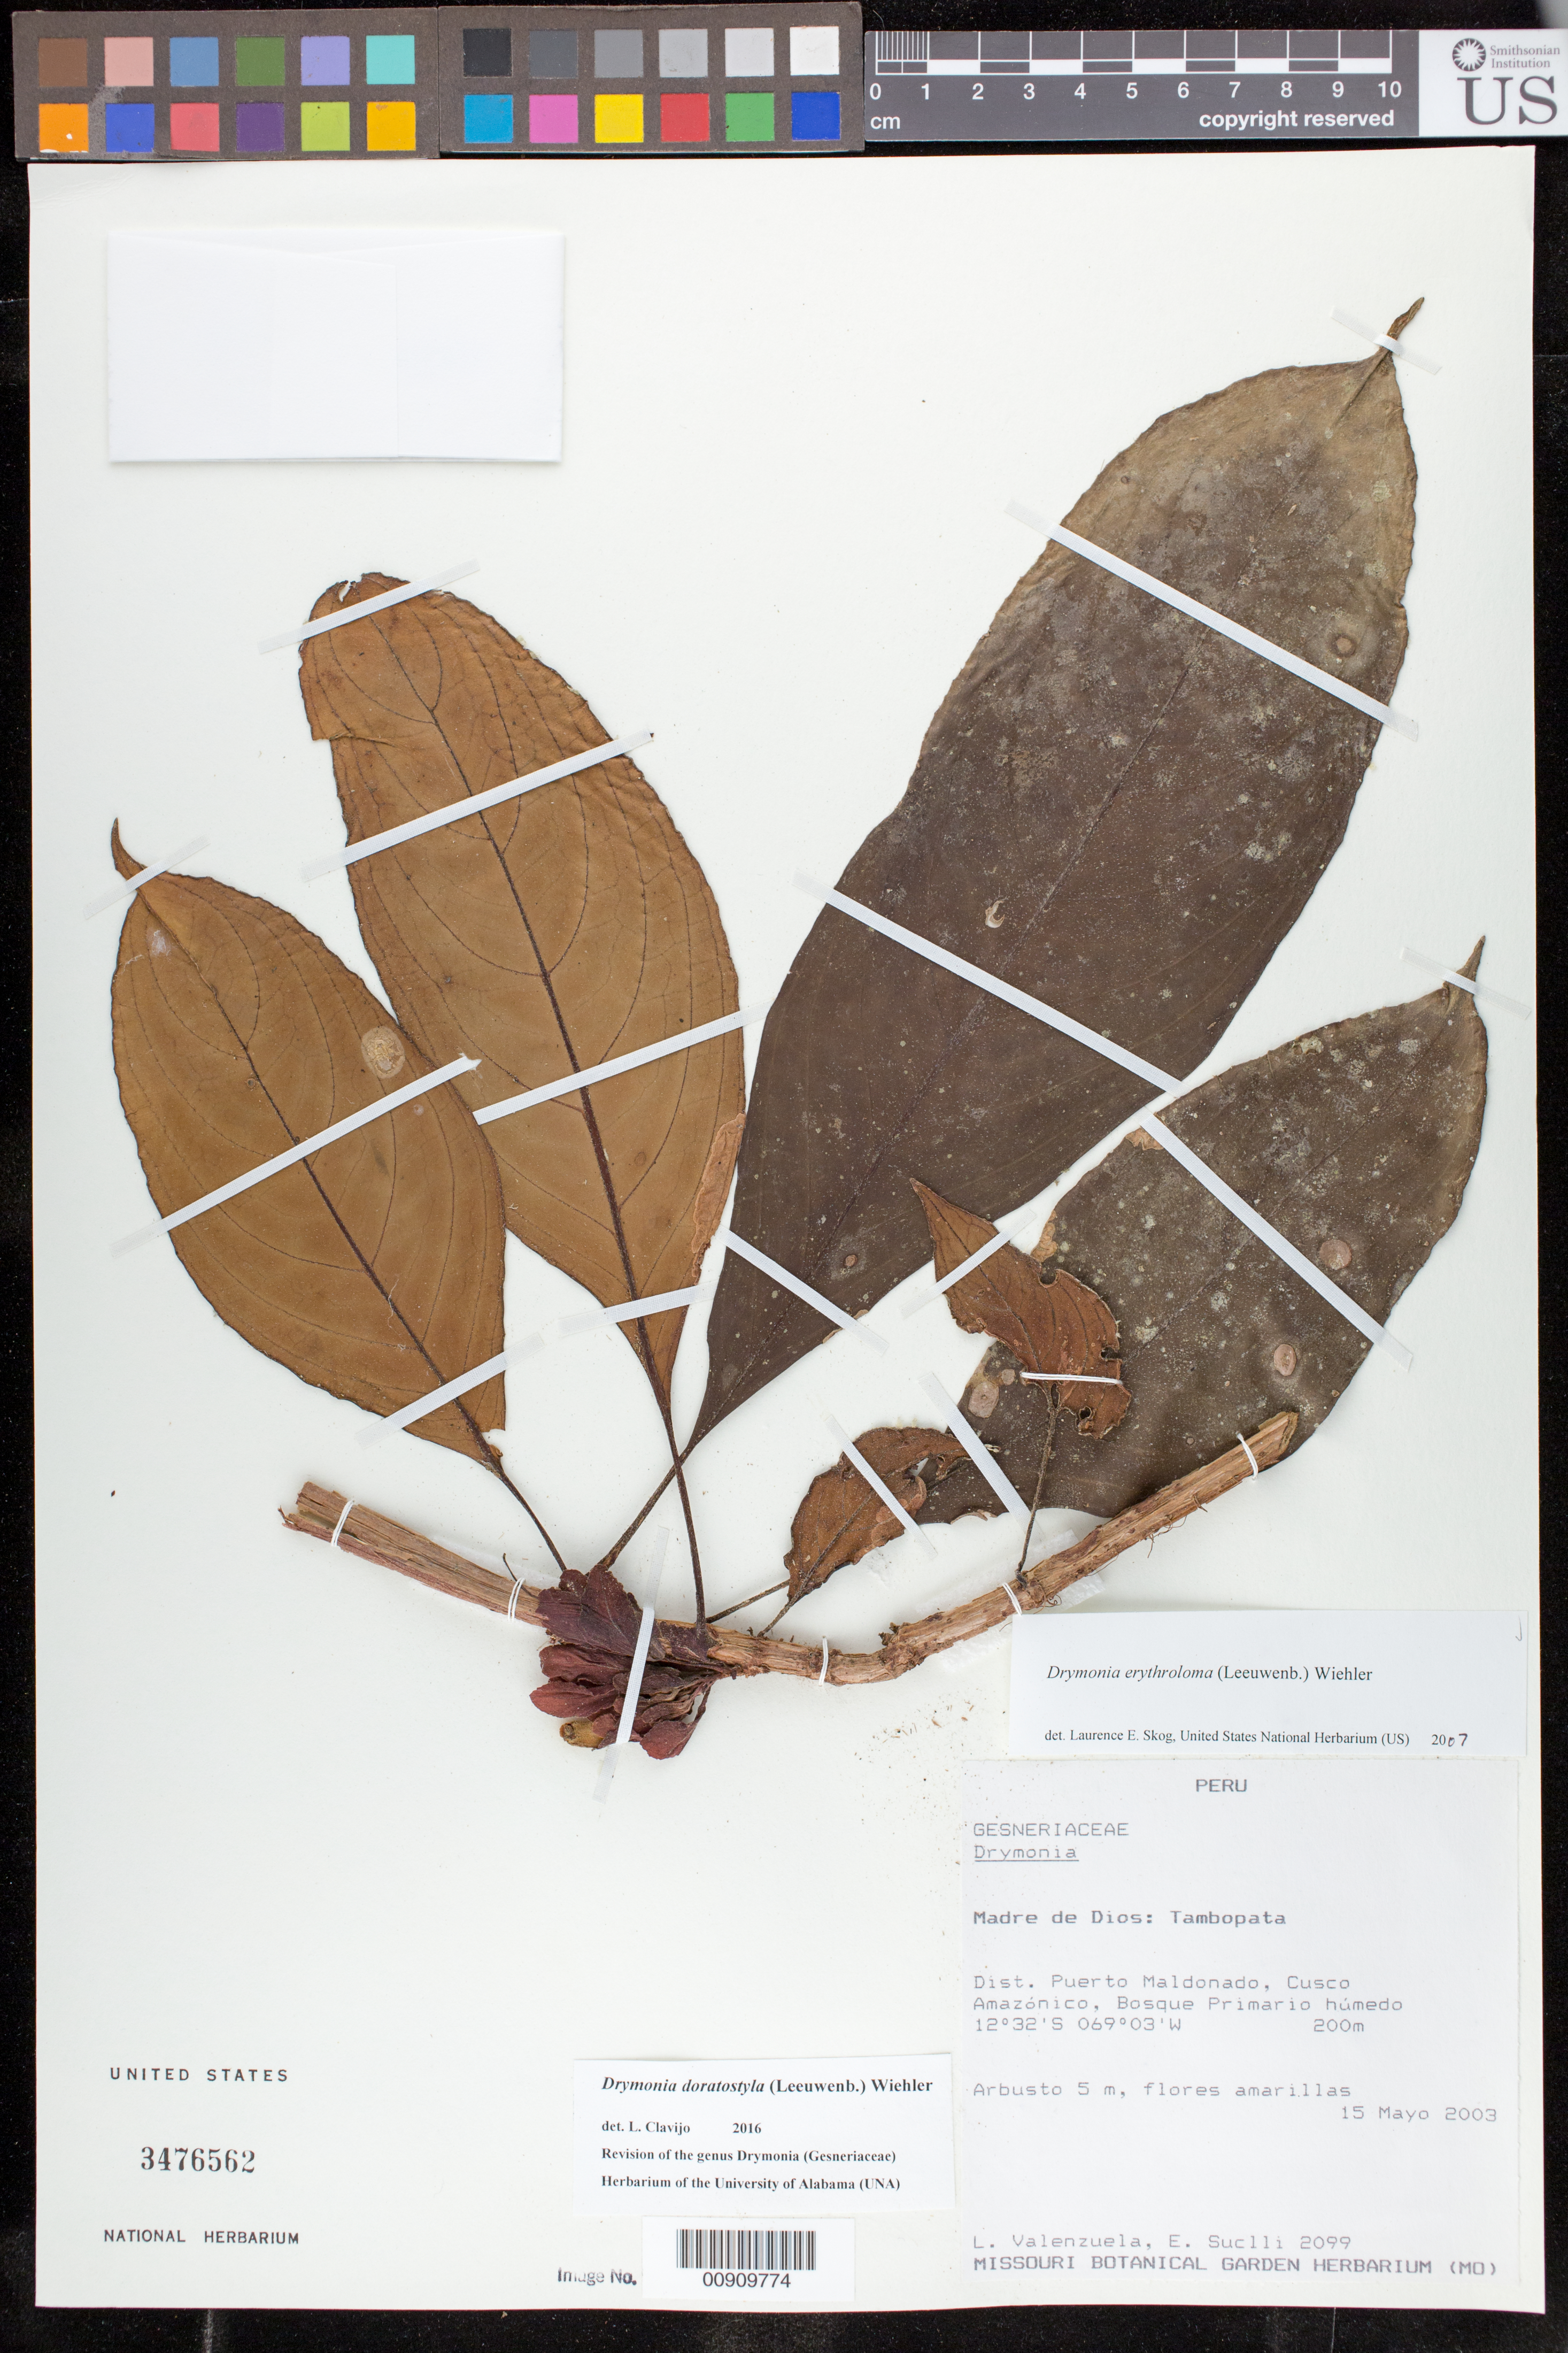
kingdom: Plantae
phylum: Tracheophyta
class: Magnoliopsida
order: Lamiales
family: Gesneriaceae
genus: Drymonia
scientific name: Drymonia doratostyla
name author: (Leeuwenb.) Wiehler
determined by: Clavijo, L.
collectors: L. Valenzuela & E. Suclli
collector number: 2099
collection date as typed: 15 May 2003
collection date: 2003-05-15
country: Peru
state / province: Madre de Dios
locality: Madre de Dios: Tambopata. Dist. Puerto Maldonado, Cusco Amazónico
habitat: Bosque primario húmedo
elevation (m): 200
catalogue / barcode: US 3476562